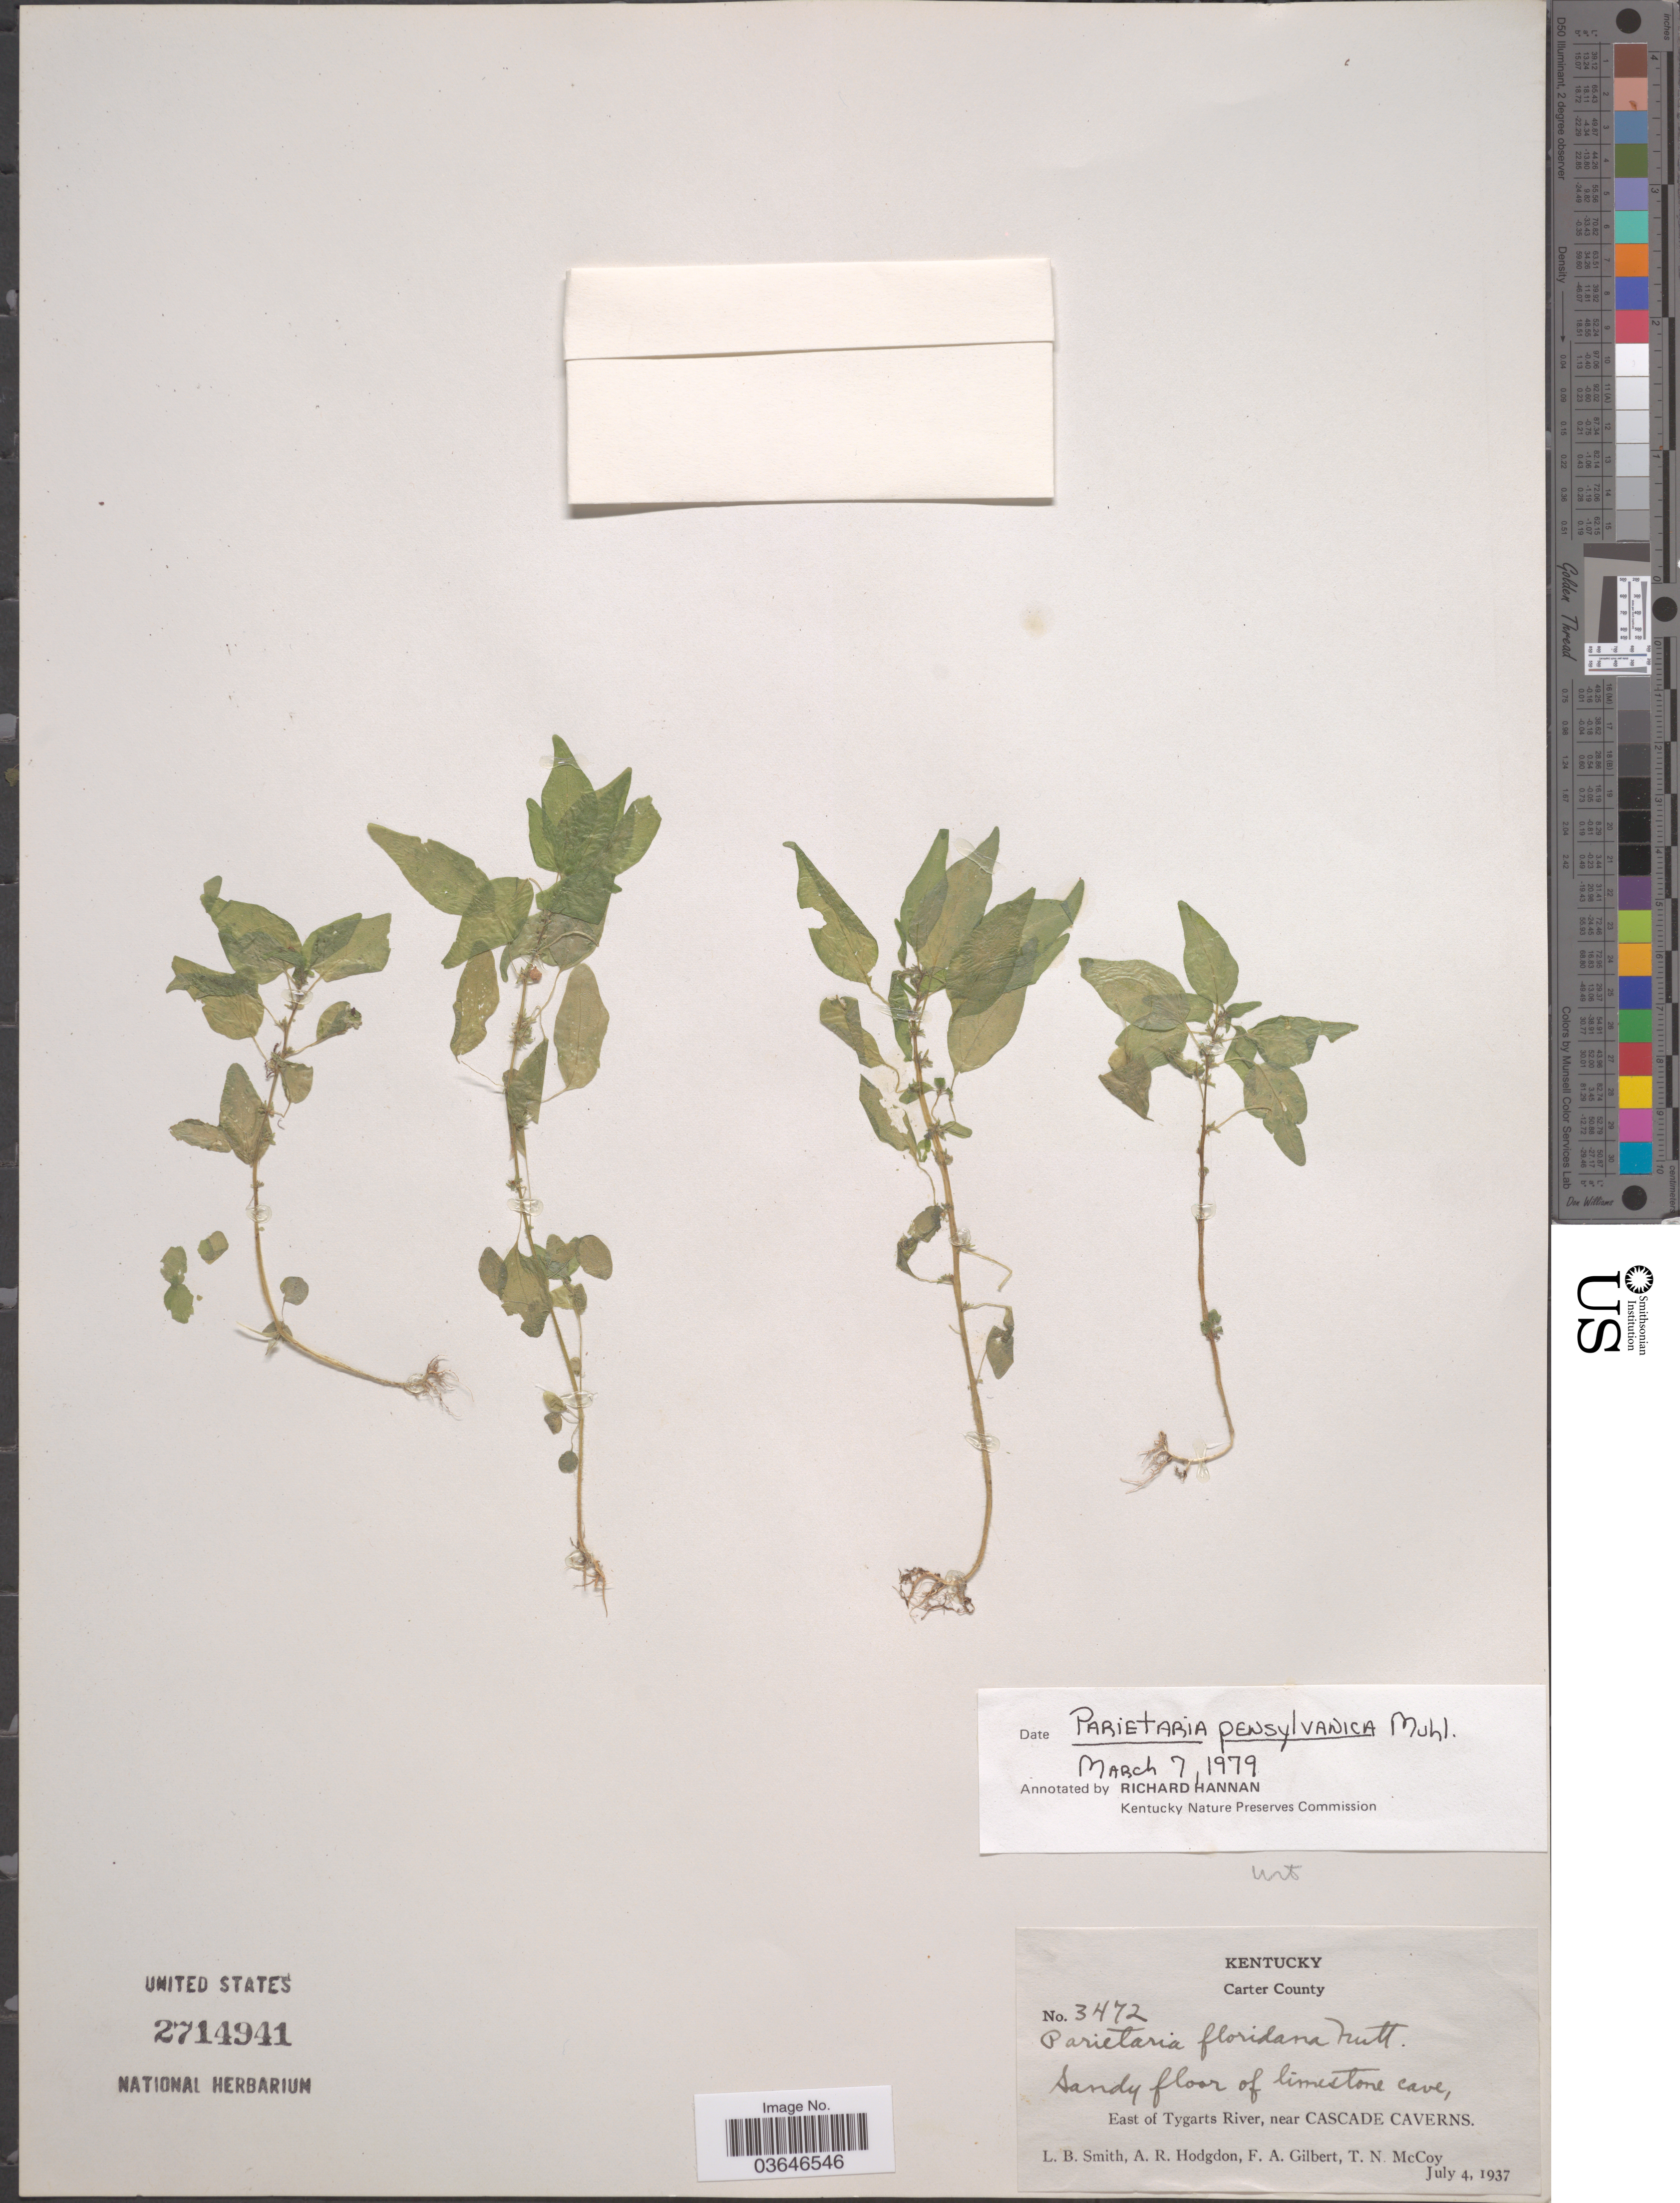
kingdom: Plantae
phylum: Tracheophyta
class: Magnoliopsida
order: Rosales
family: Urticaceae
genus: Parietaria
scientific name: Parietaria pensylvanica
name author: Muhl. ex Willd.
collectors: L. Smith, A. R. Hodgdon, F. A. Gilbert & T. N. McCoy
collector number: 3472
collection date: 1937-07-04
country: United States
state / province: Kentucky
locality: Carter County. Sandy floor of limestone cave, East of Tygarts River, near Cascade Caverns.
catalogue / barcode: US 2714941